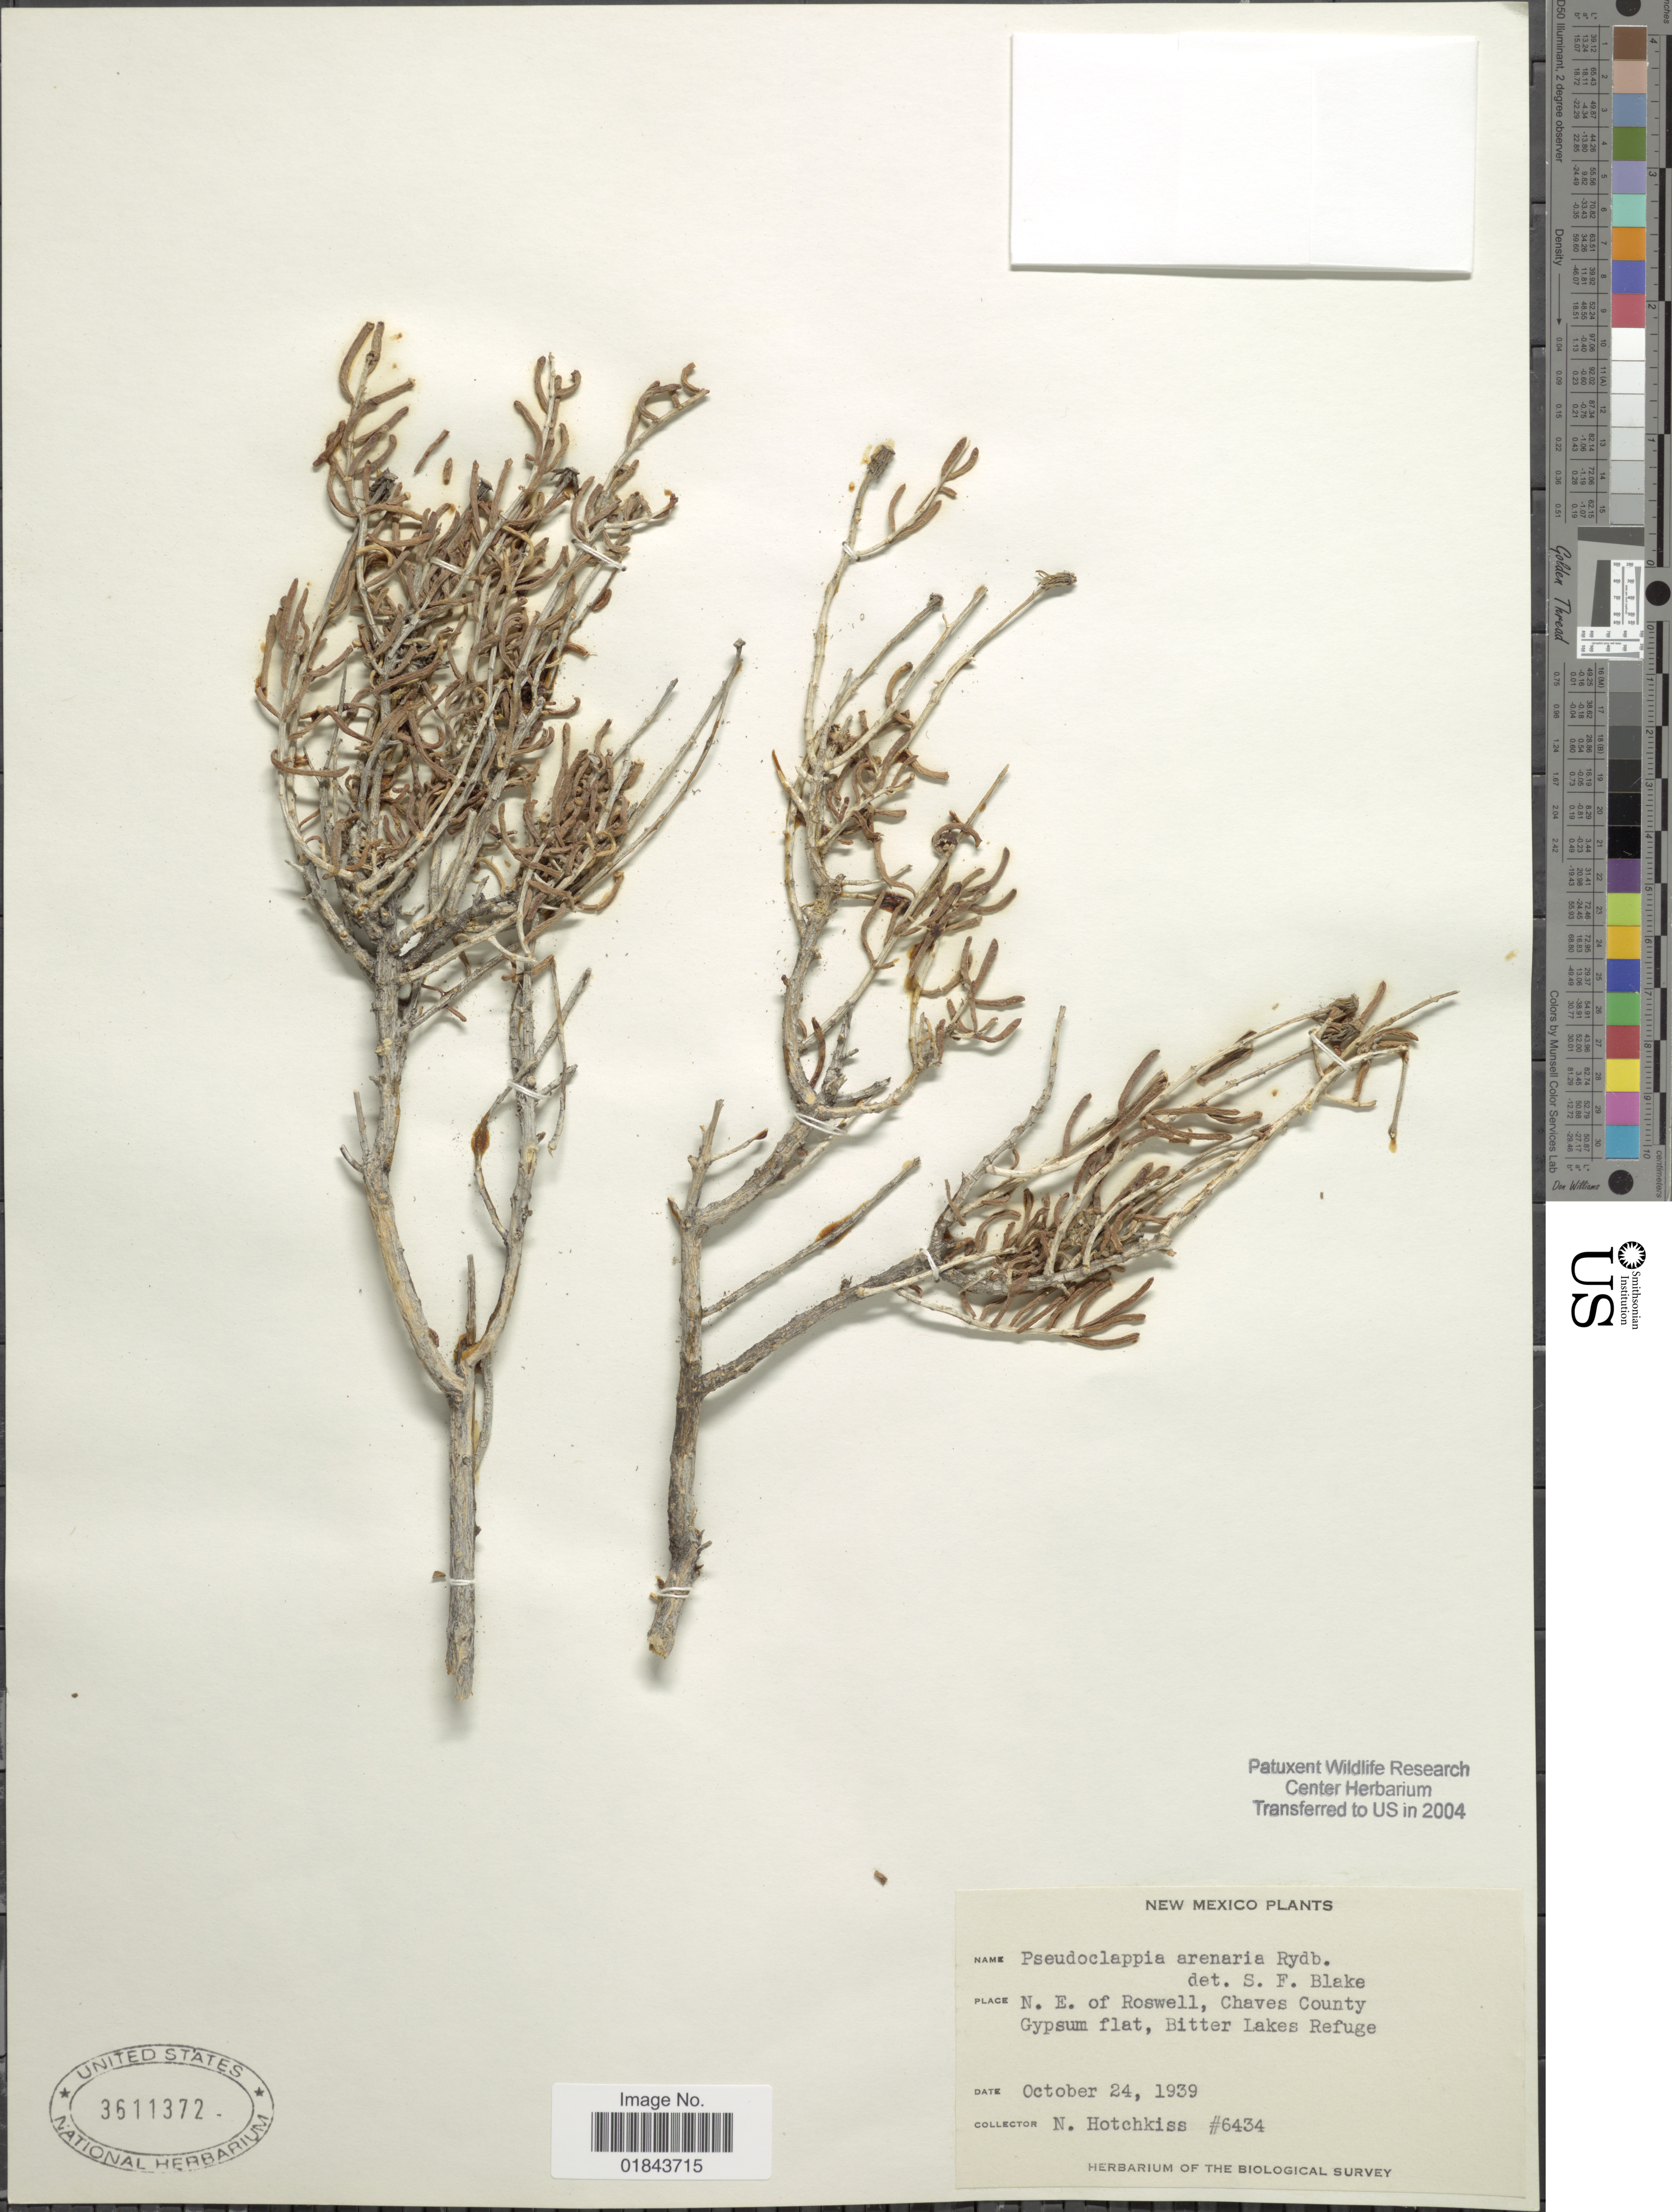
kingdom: Plantae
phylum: Tracheophyta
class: Magnoliopsida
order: Asterales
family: Asteraceae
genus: Pseudoclappia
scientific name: Pseudoclappia arenaria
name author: Rydb.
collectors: N. Hotchkiss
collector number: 6434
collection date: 1939-10-24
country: United States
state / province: New Mexico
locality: N.E. of Roswell, Chaves County. Gypsum flat, Bitter Lakes Refuge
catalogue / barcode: US 3611372